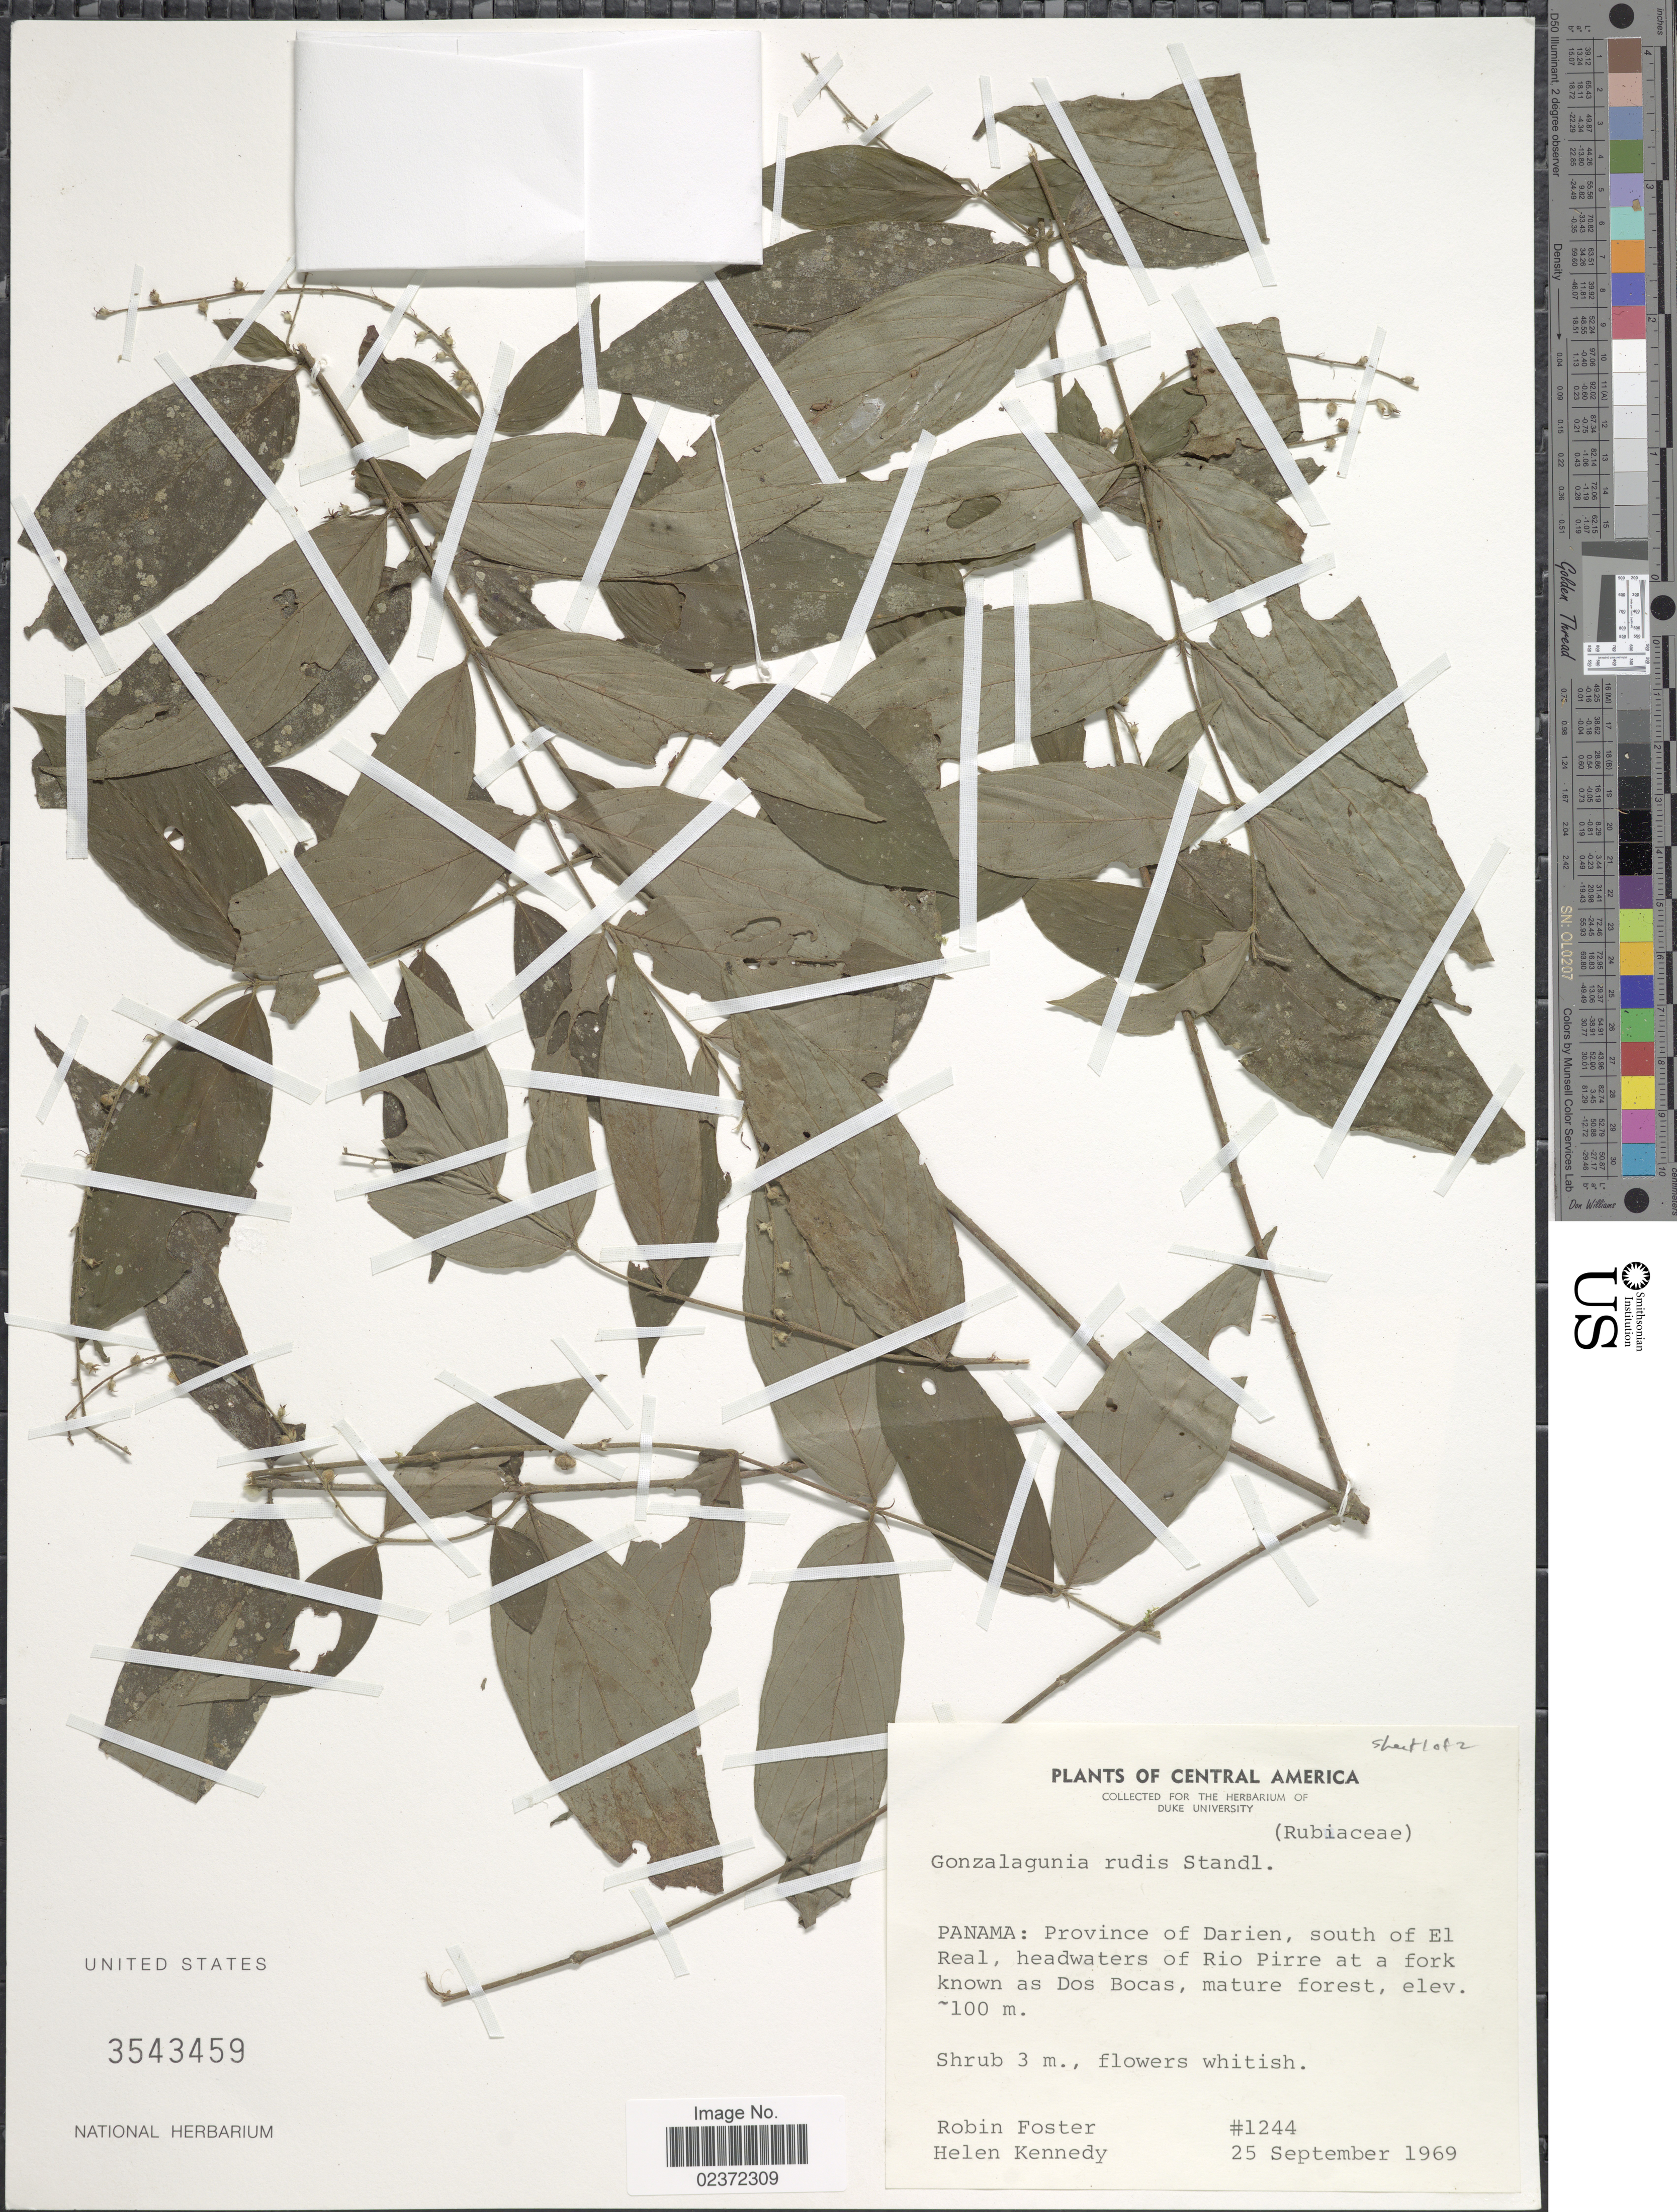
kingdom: Plantae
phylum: Tracheophyta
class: Magnoliopsida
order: Gentianales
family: Rubiaceae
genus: Duggena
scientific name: Duggena rudis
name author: Standl.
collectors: R. B. Foster & H. Kennedy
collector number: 1244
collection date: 1969-09-25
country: Panama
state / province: Darién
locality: South of El Real, headwaters of Rio Pirre at a fork known as Dos Bocas, mature forest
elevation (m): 100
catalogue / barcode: US 3543459